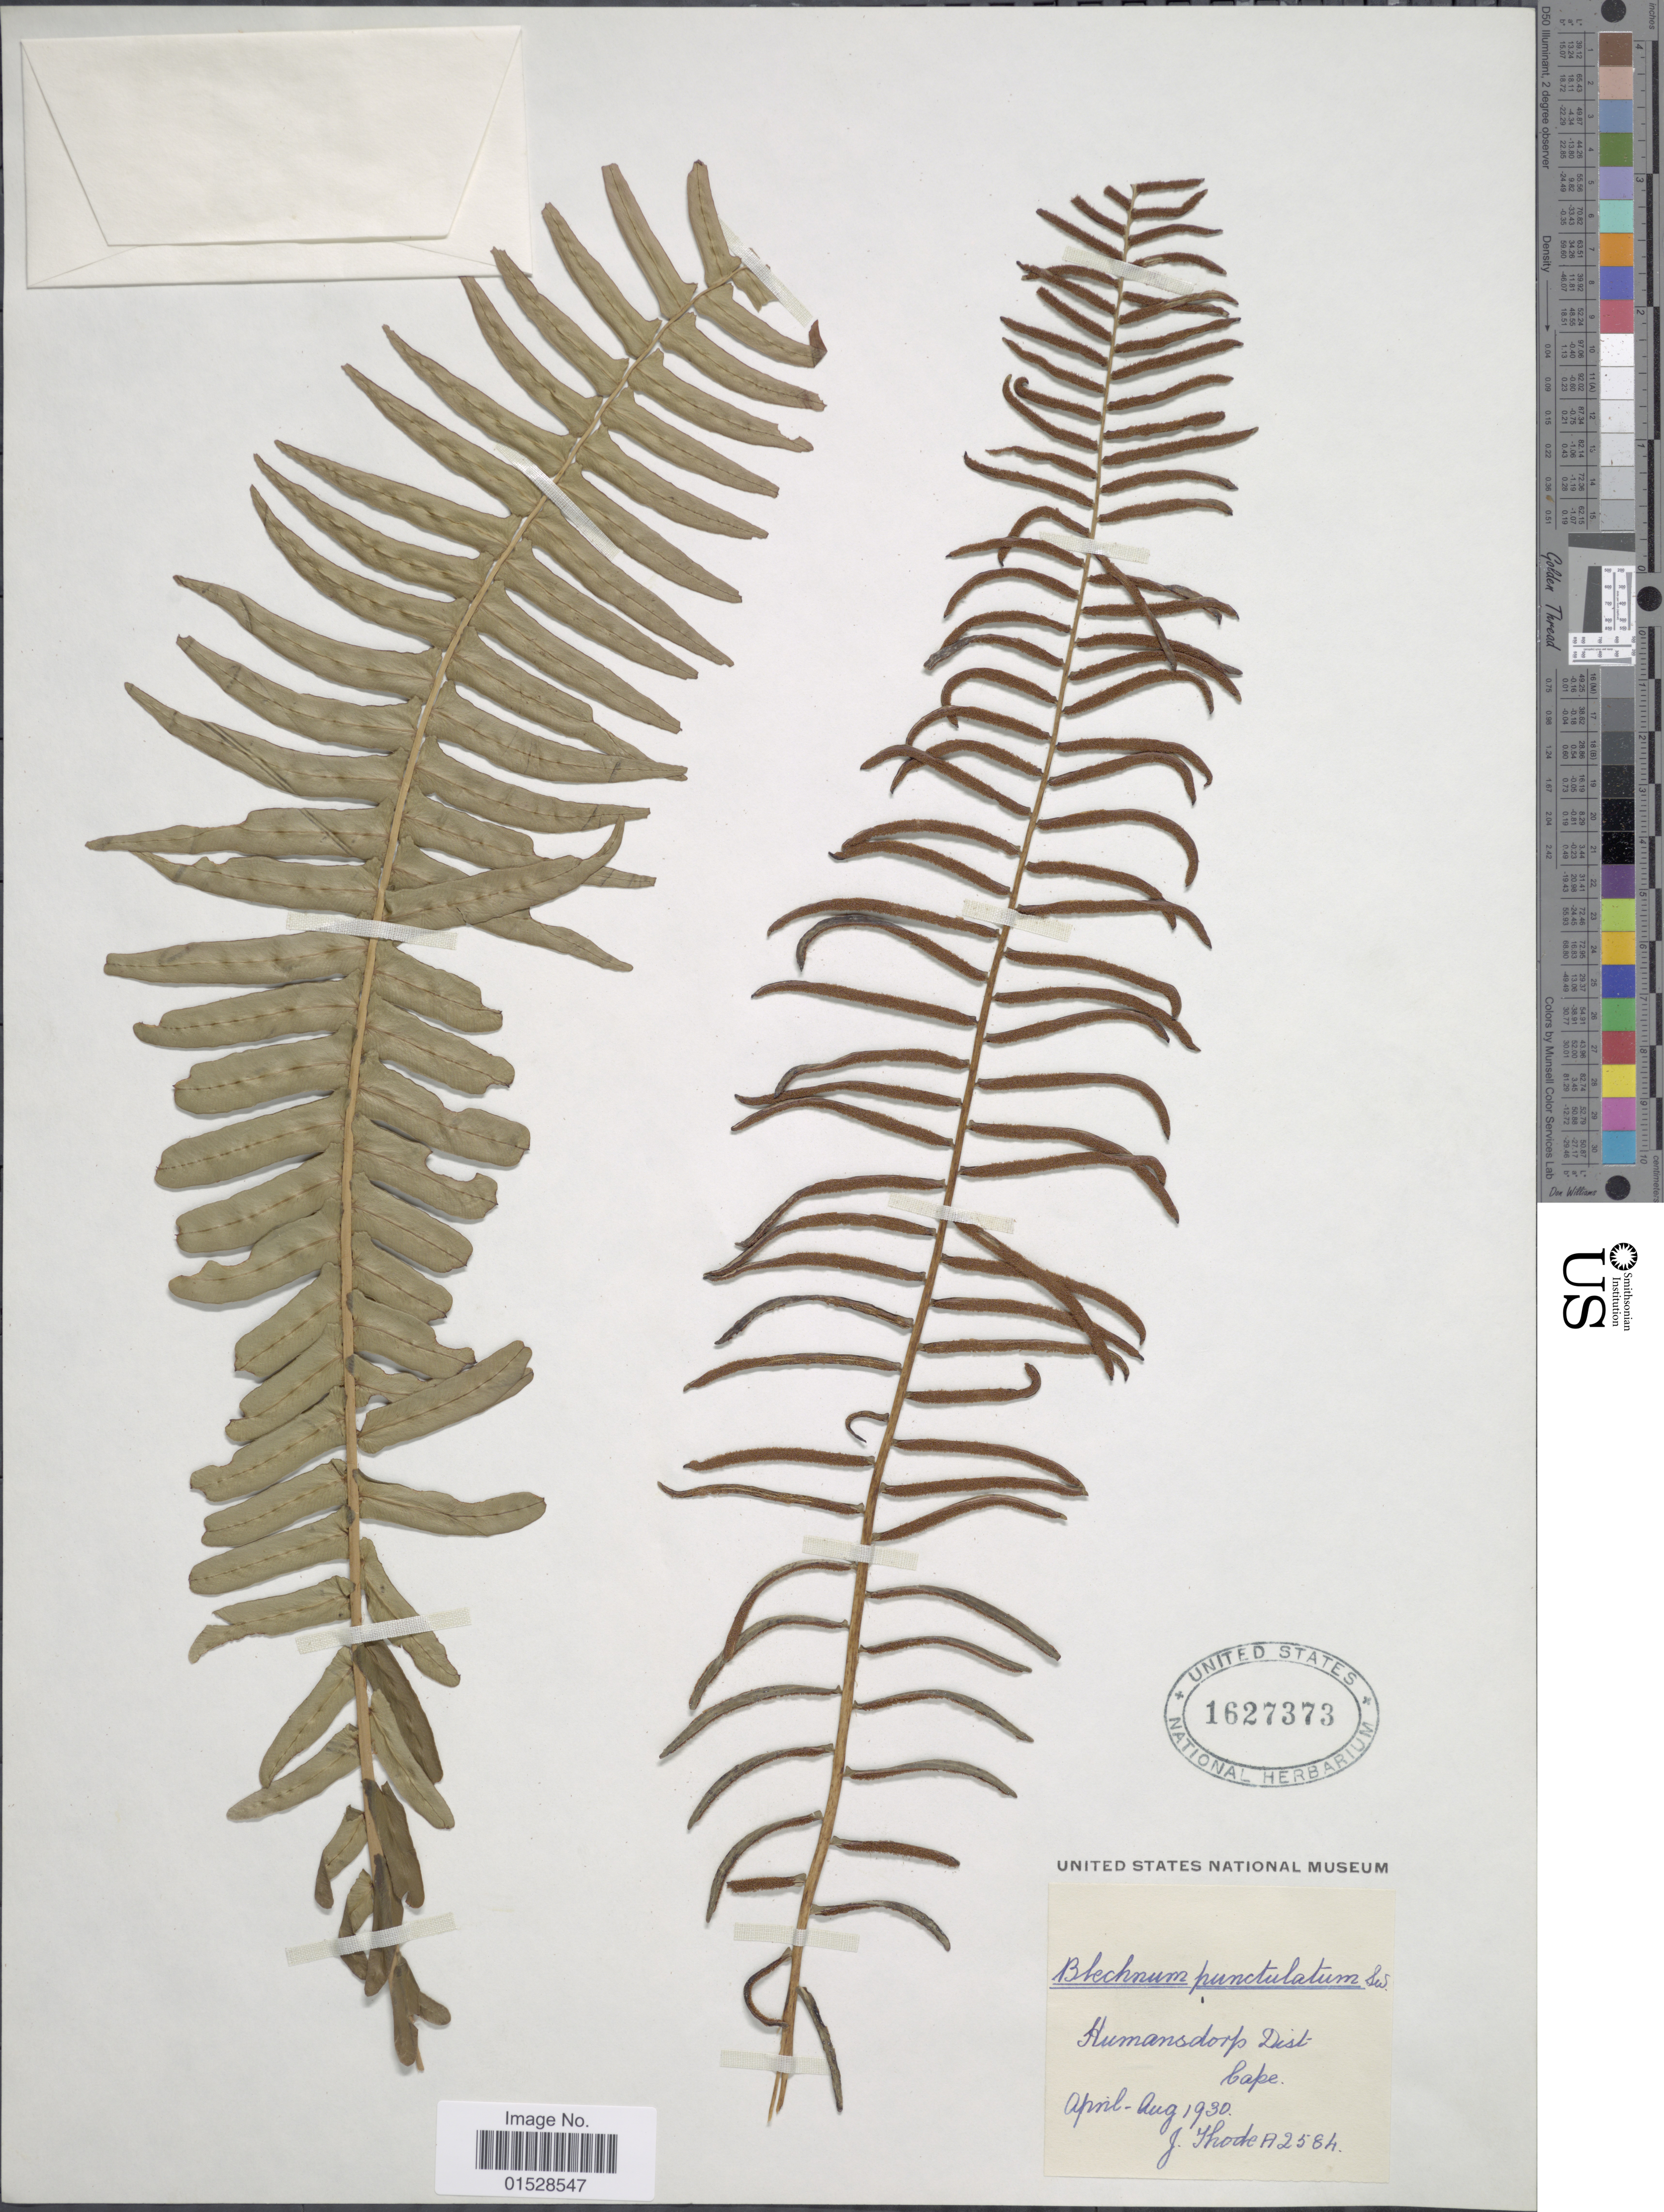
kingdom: Plantae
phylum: Tracheophyta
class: Polypodiopsida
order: Polypodiales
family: Blechnaceae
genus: Blechnum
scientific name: Blechnum punctulatum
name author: Sw.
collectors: J. Thode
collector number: A2584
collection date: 1930-04/1930-08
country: South Africa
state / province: Eastern Cape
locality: Humansdorp Dist.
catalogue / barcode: US 1627373